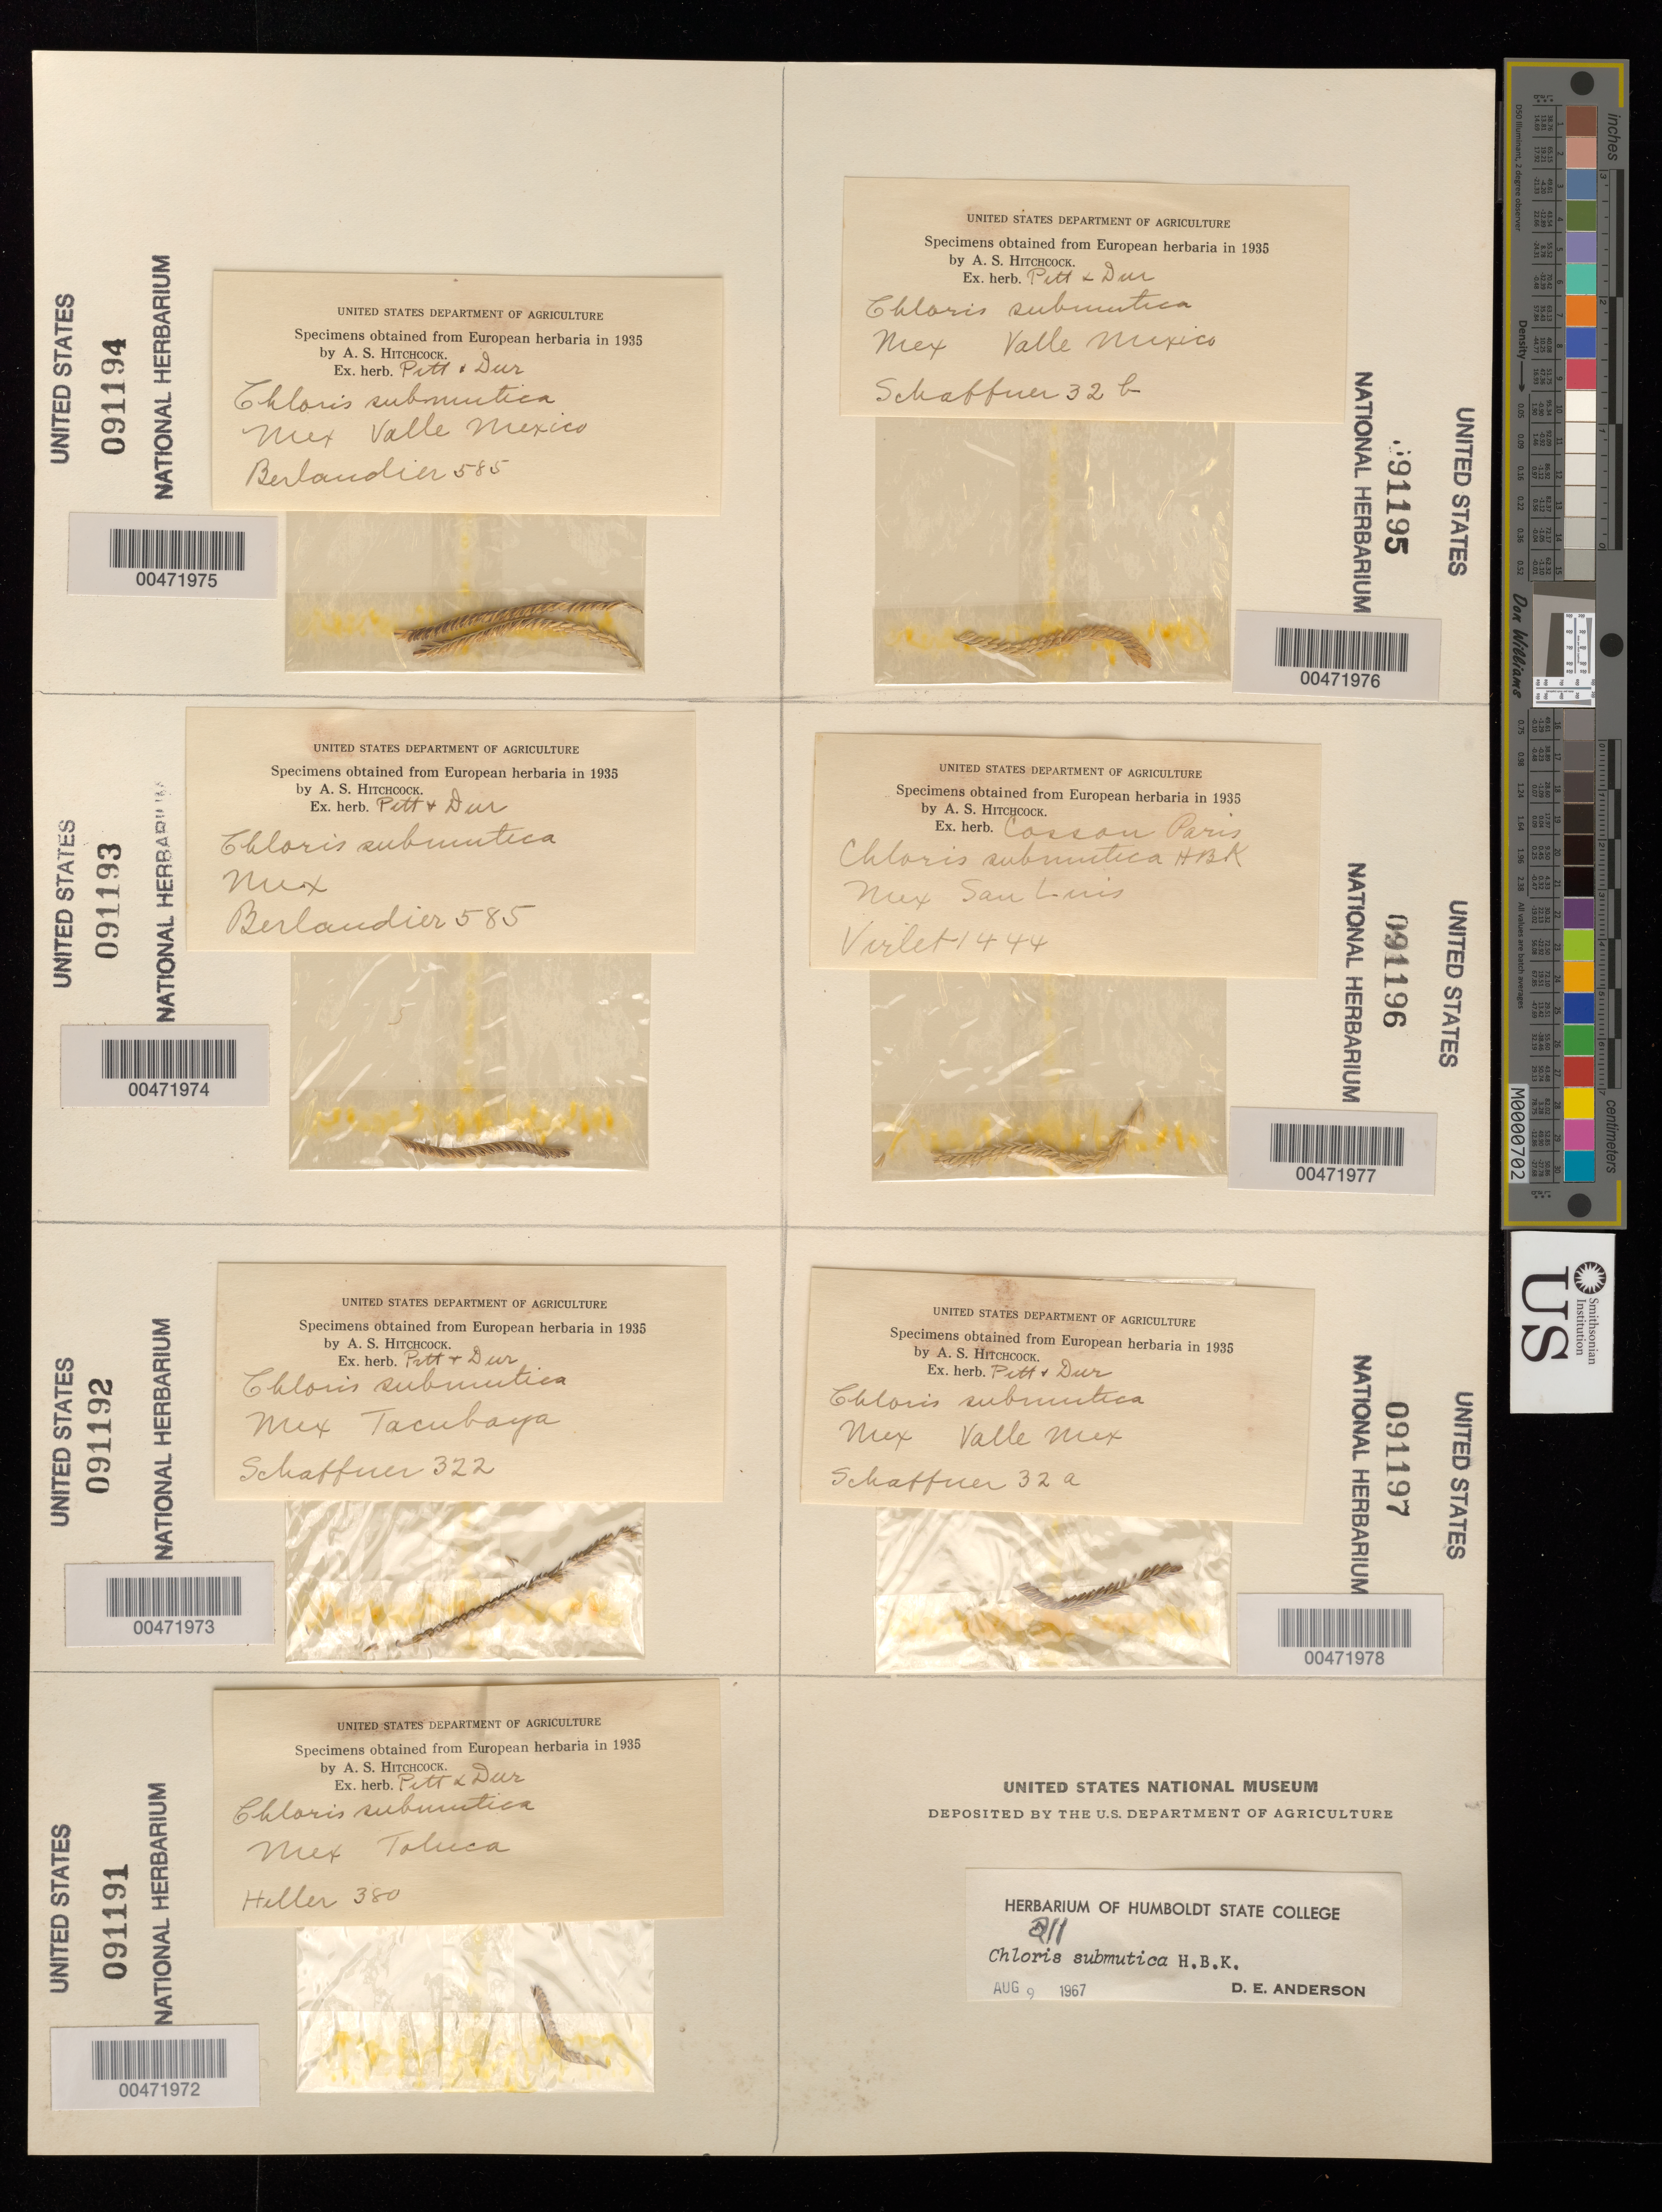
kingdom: Plantae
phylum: Tracheophyta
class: Liliopsida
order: Poales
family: Poaceae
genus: Chloris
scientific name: Chloris submutica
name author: Kunth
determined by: Anderson, D. E.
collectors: -- Heller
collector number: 380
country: Mexico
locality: Toluca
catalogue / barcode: US 91191